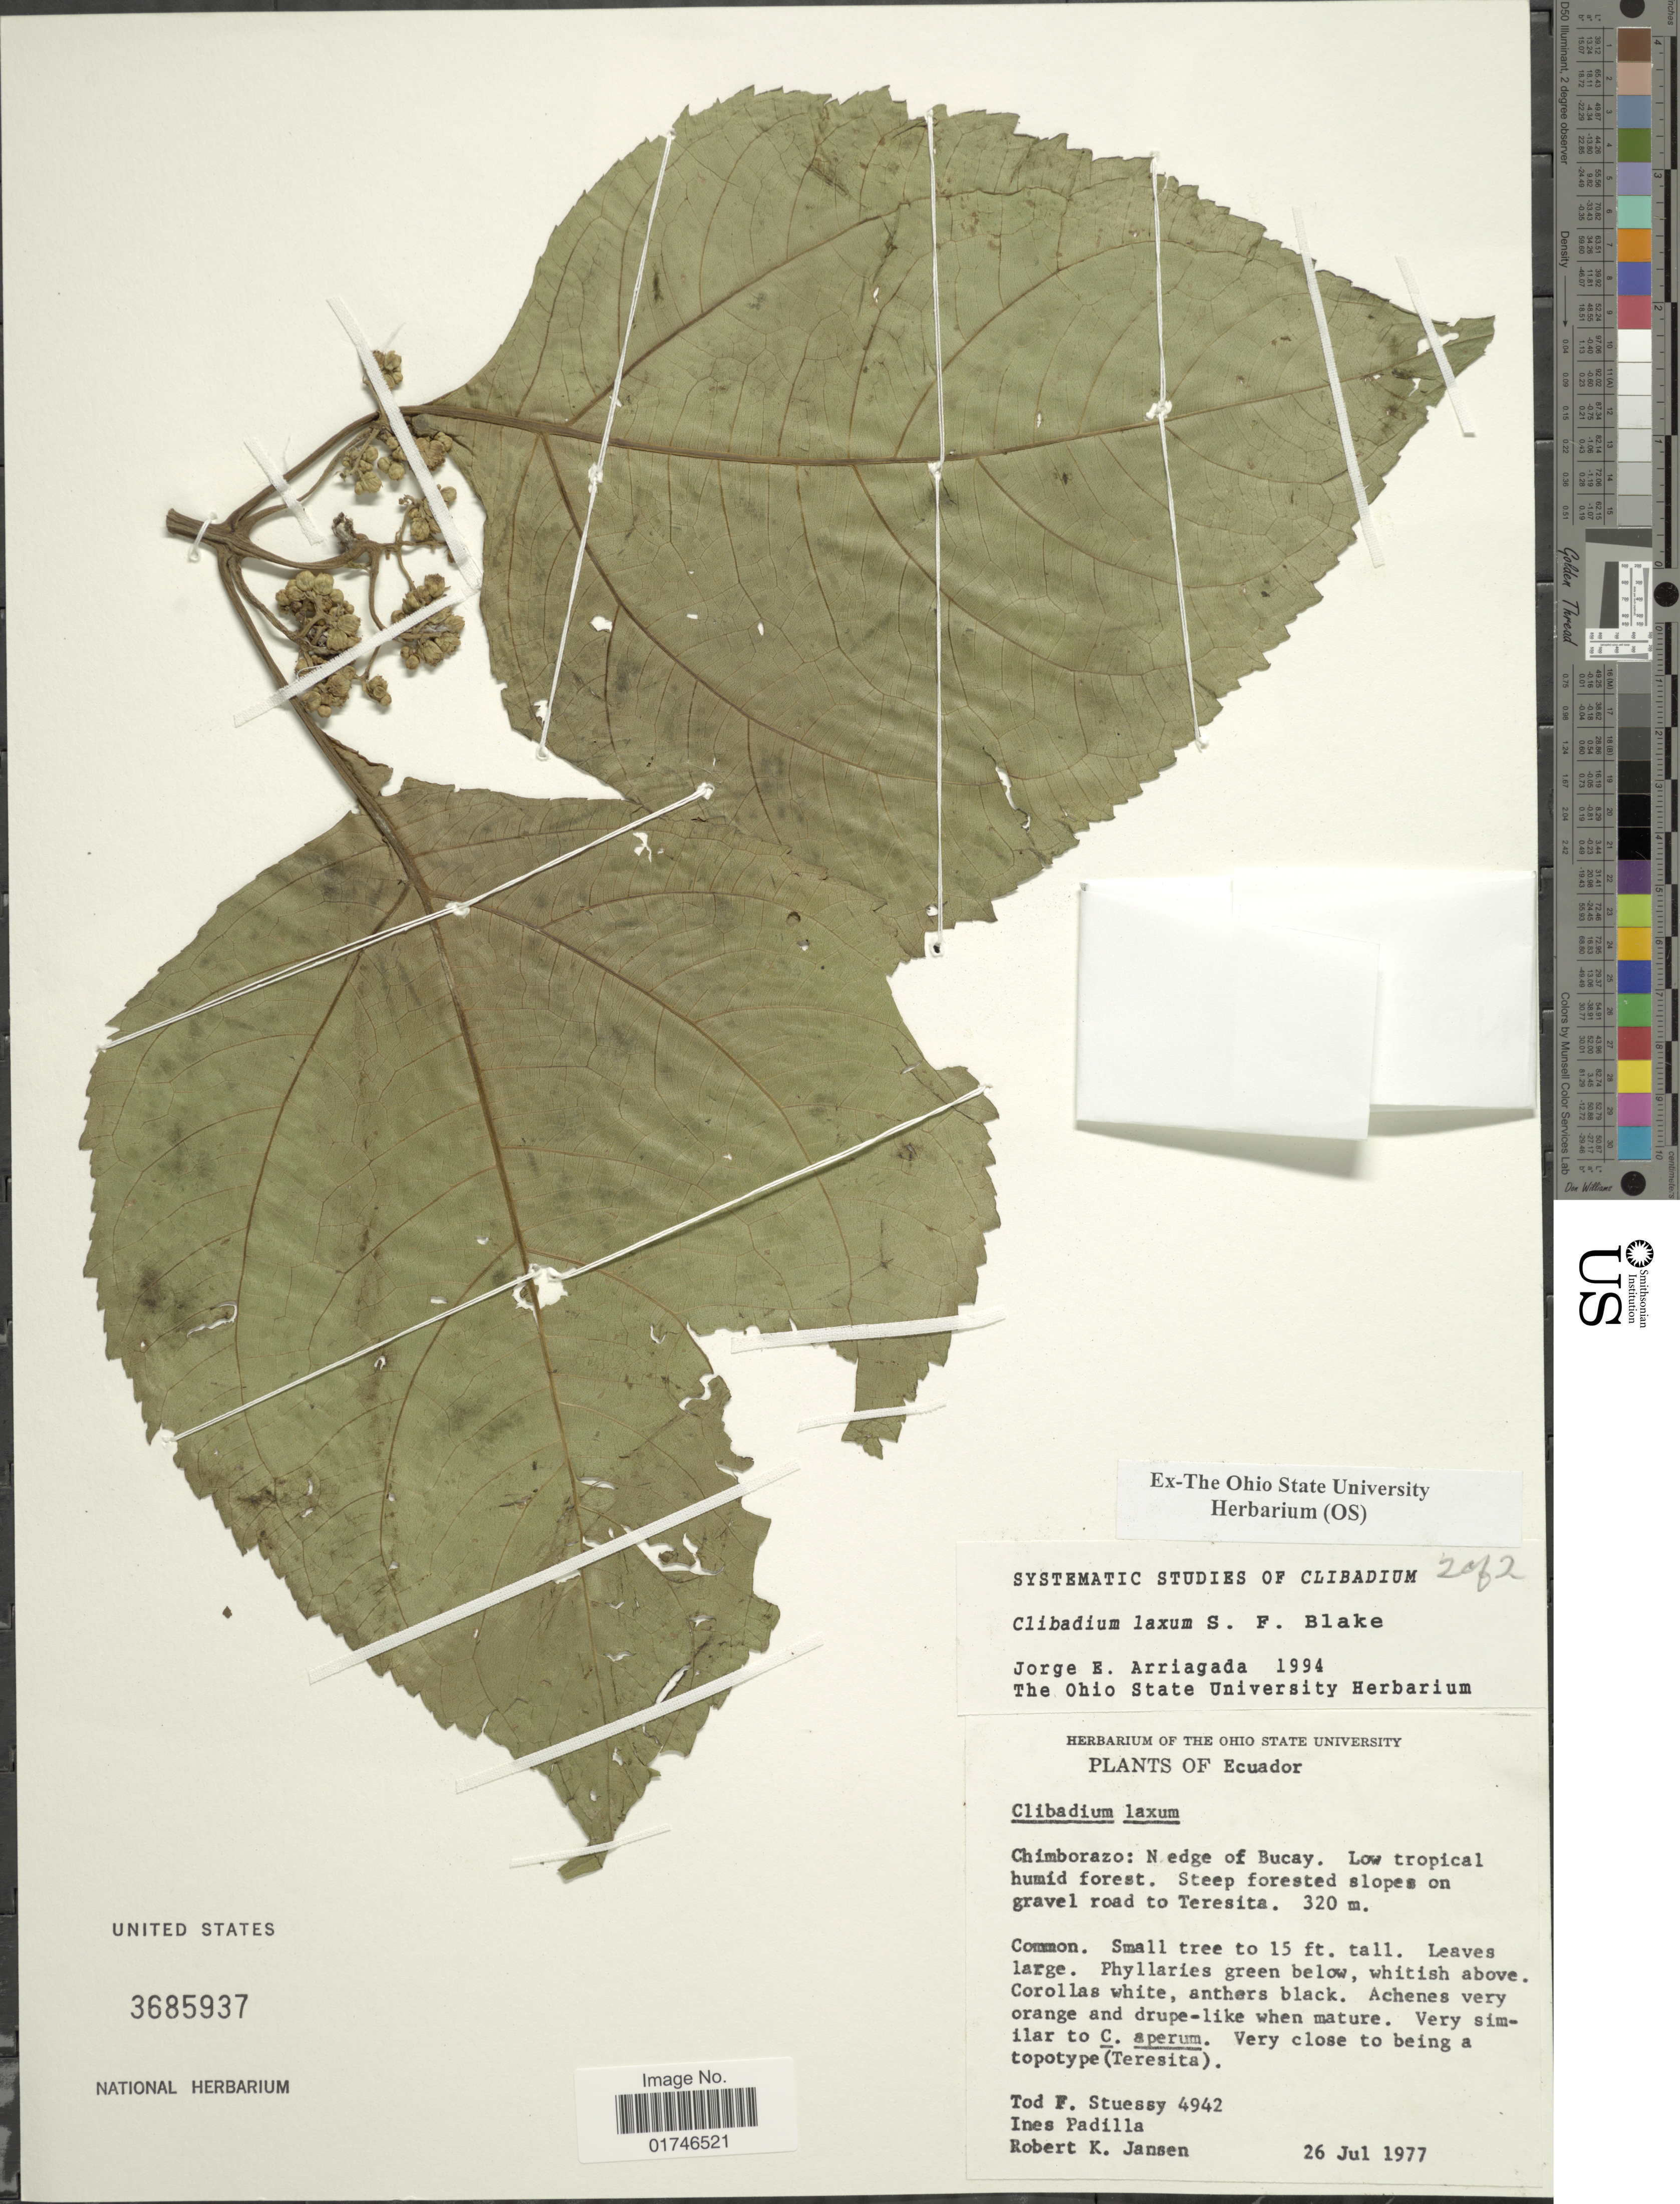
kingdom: Plantae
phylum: Tracheophyta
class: Magnoliopsida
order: Asterales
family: Asteraceae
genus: Clibadium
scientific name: Clibadium laxum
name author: S.F. Blake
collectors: T. Stuessy, I. Padilla & R. K. Jansen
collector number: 4942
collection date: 1977-07-26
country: Ecuador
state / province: Chimborazo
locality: Chimborazo: N edge of Bucay.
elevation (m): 320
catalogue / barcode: US 3685937